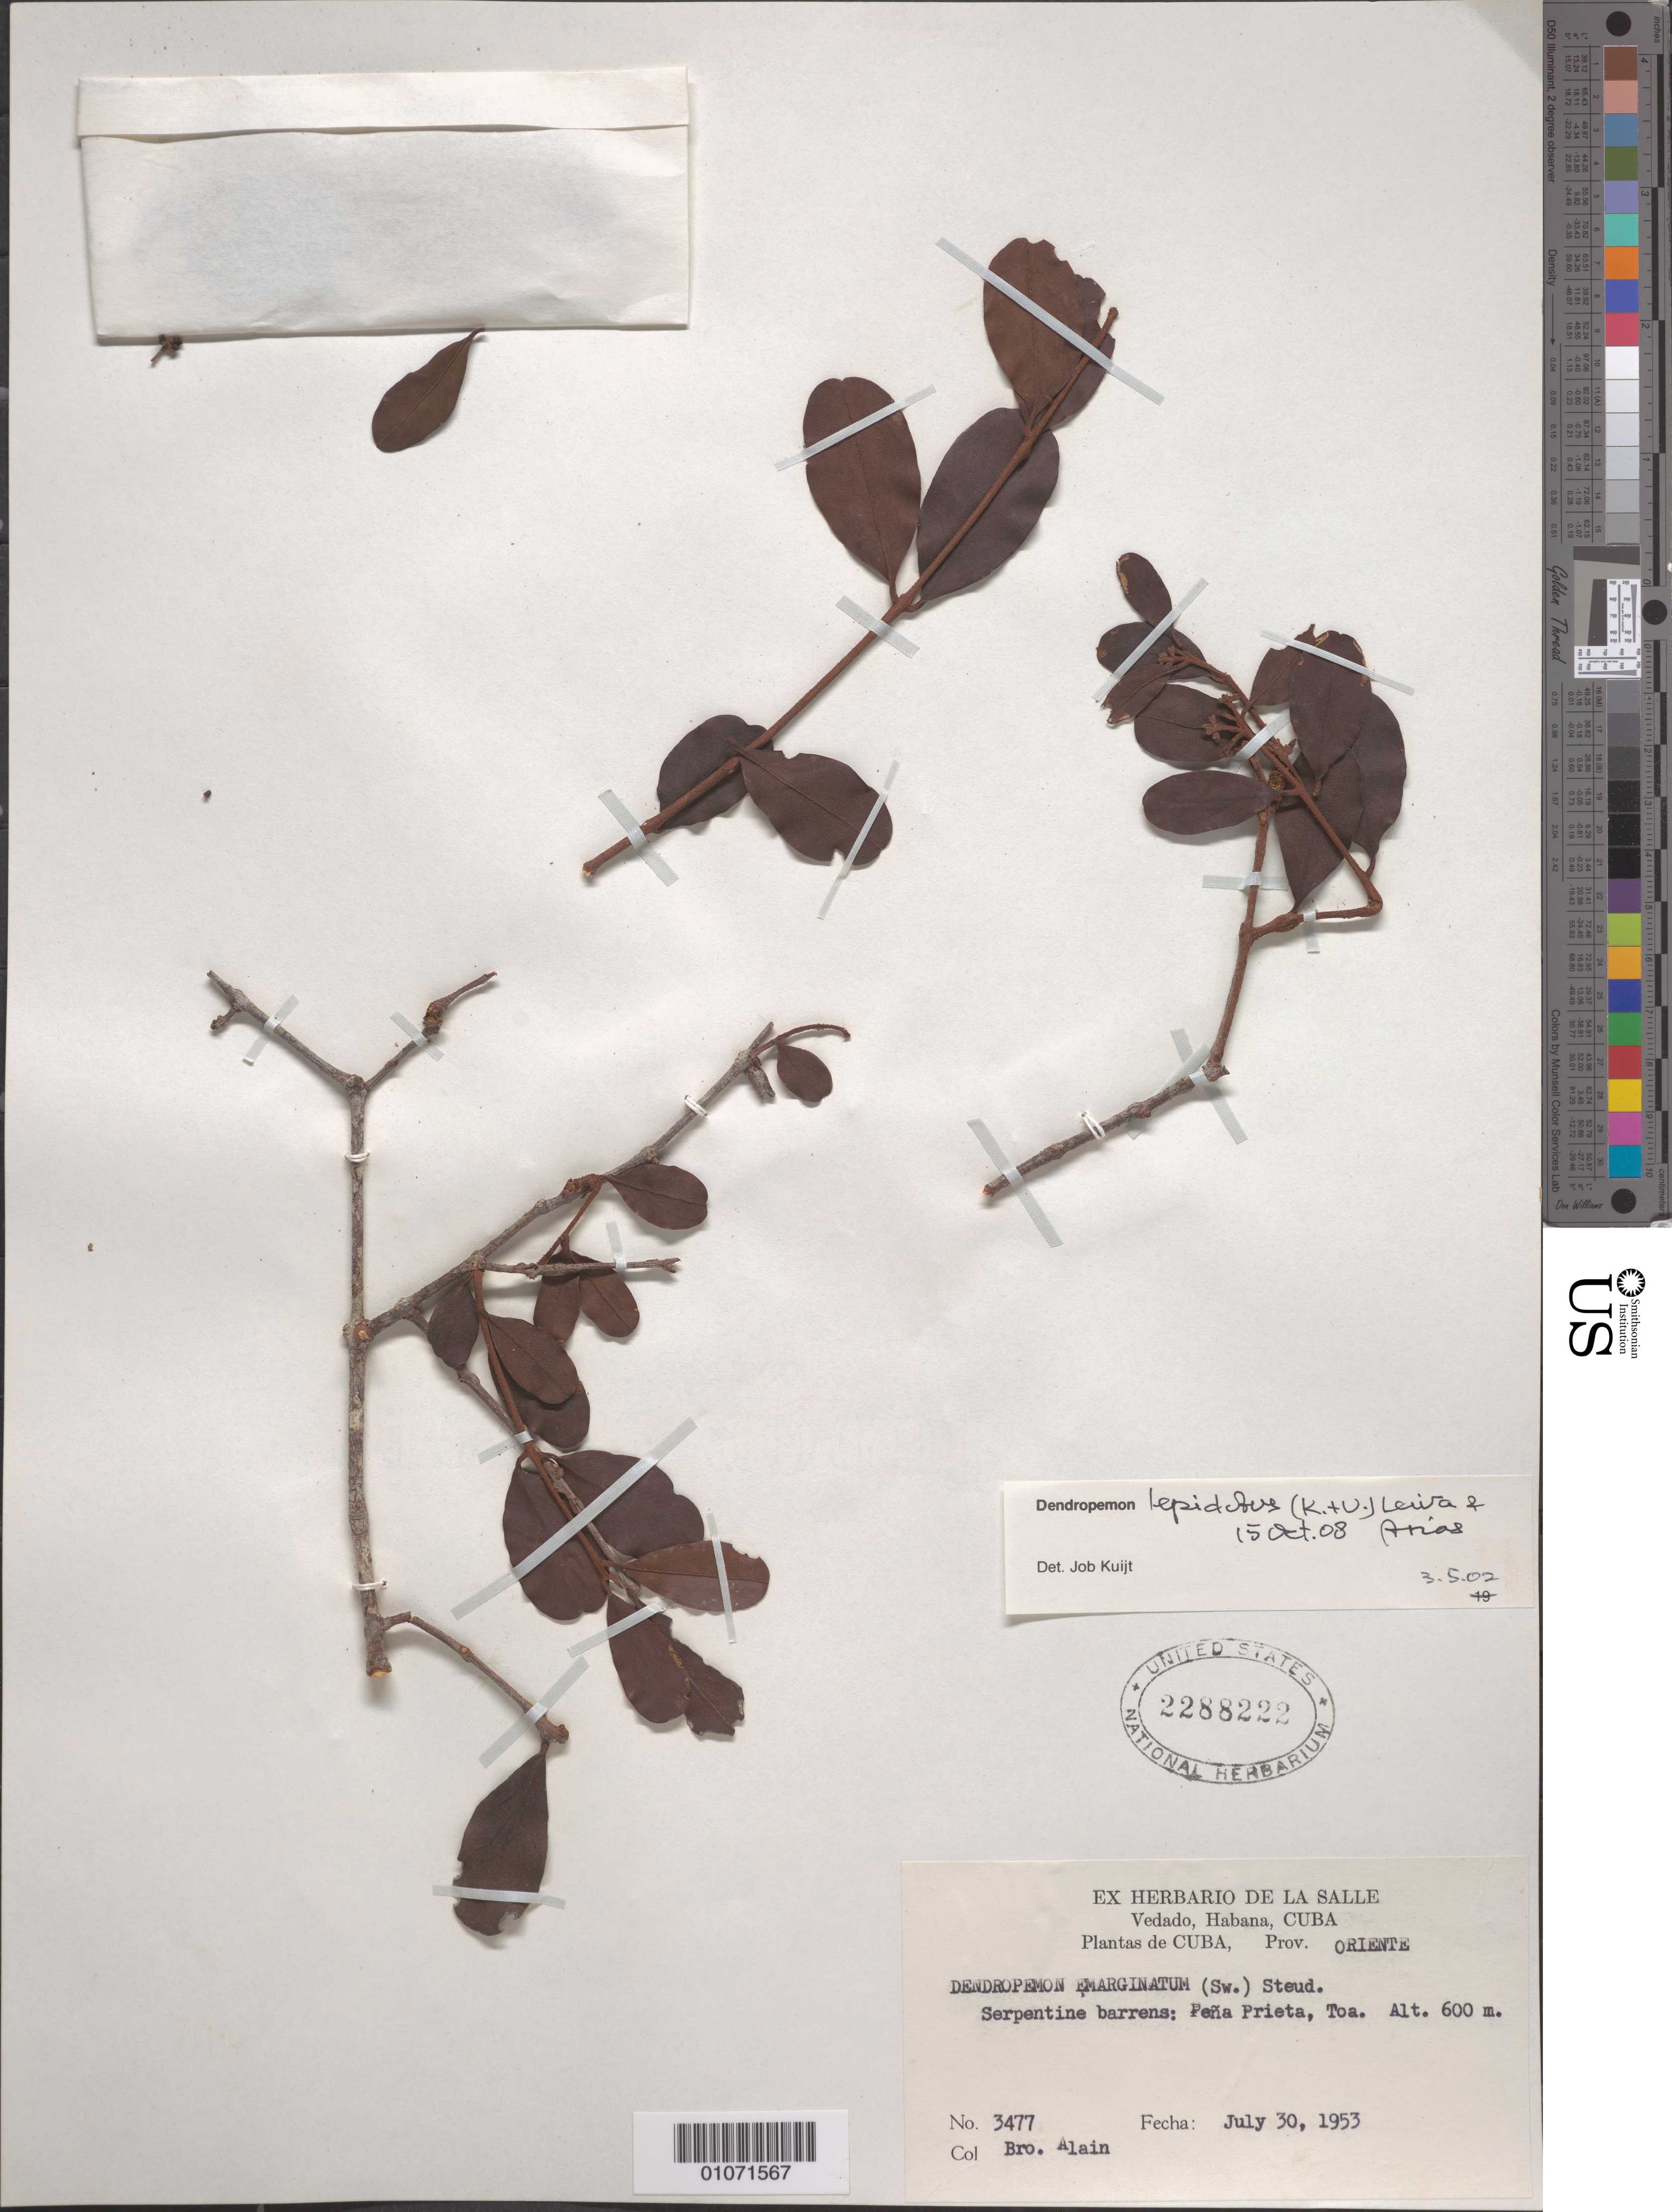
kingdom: Plantae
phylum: Tracheophyta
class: Magnoliopsida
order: Santalales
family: Loranthaceae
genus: Dendropemon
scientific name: Dendropemon lepidotus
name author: (Krug & Urb.) Leiva & I. Arias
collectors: A. H. Liogier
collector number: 3477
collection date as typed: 30 Jul 1953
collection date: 1953-07-30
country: Cuba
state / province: Oriente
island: Cuba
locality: Serpentine barrens: Pena Prieta, Toa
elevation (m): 600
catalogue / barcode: US 2288222